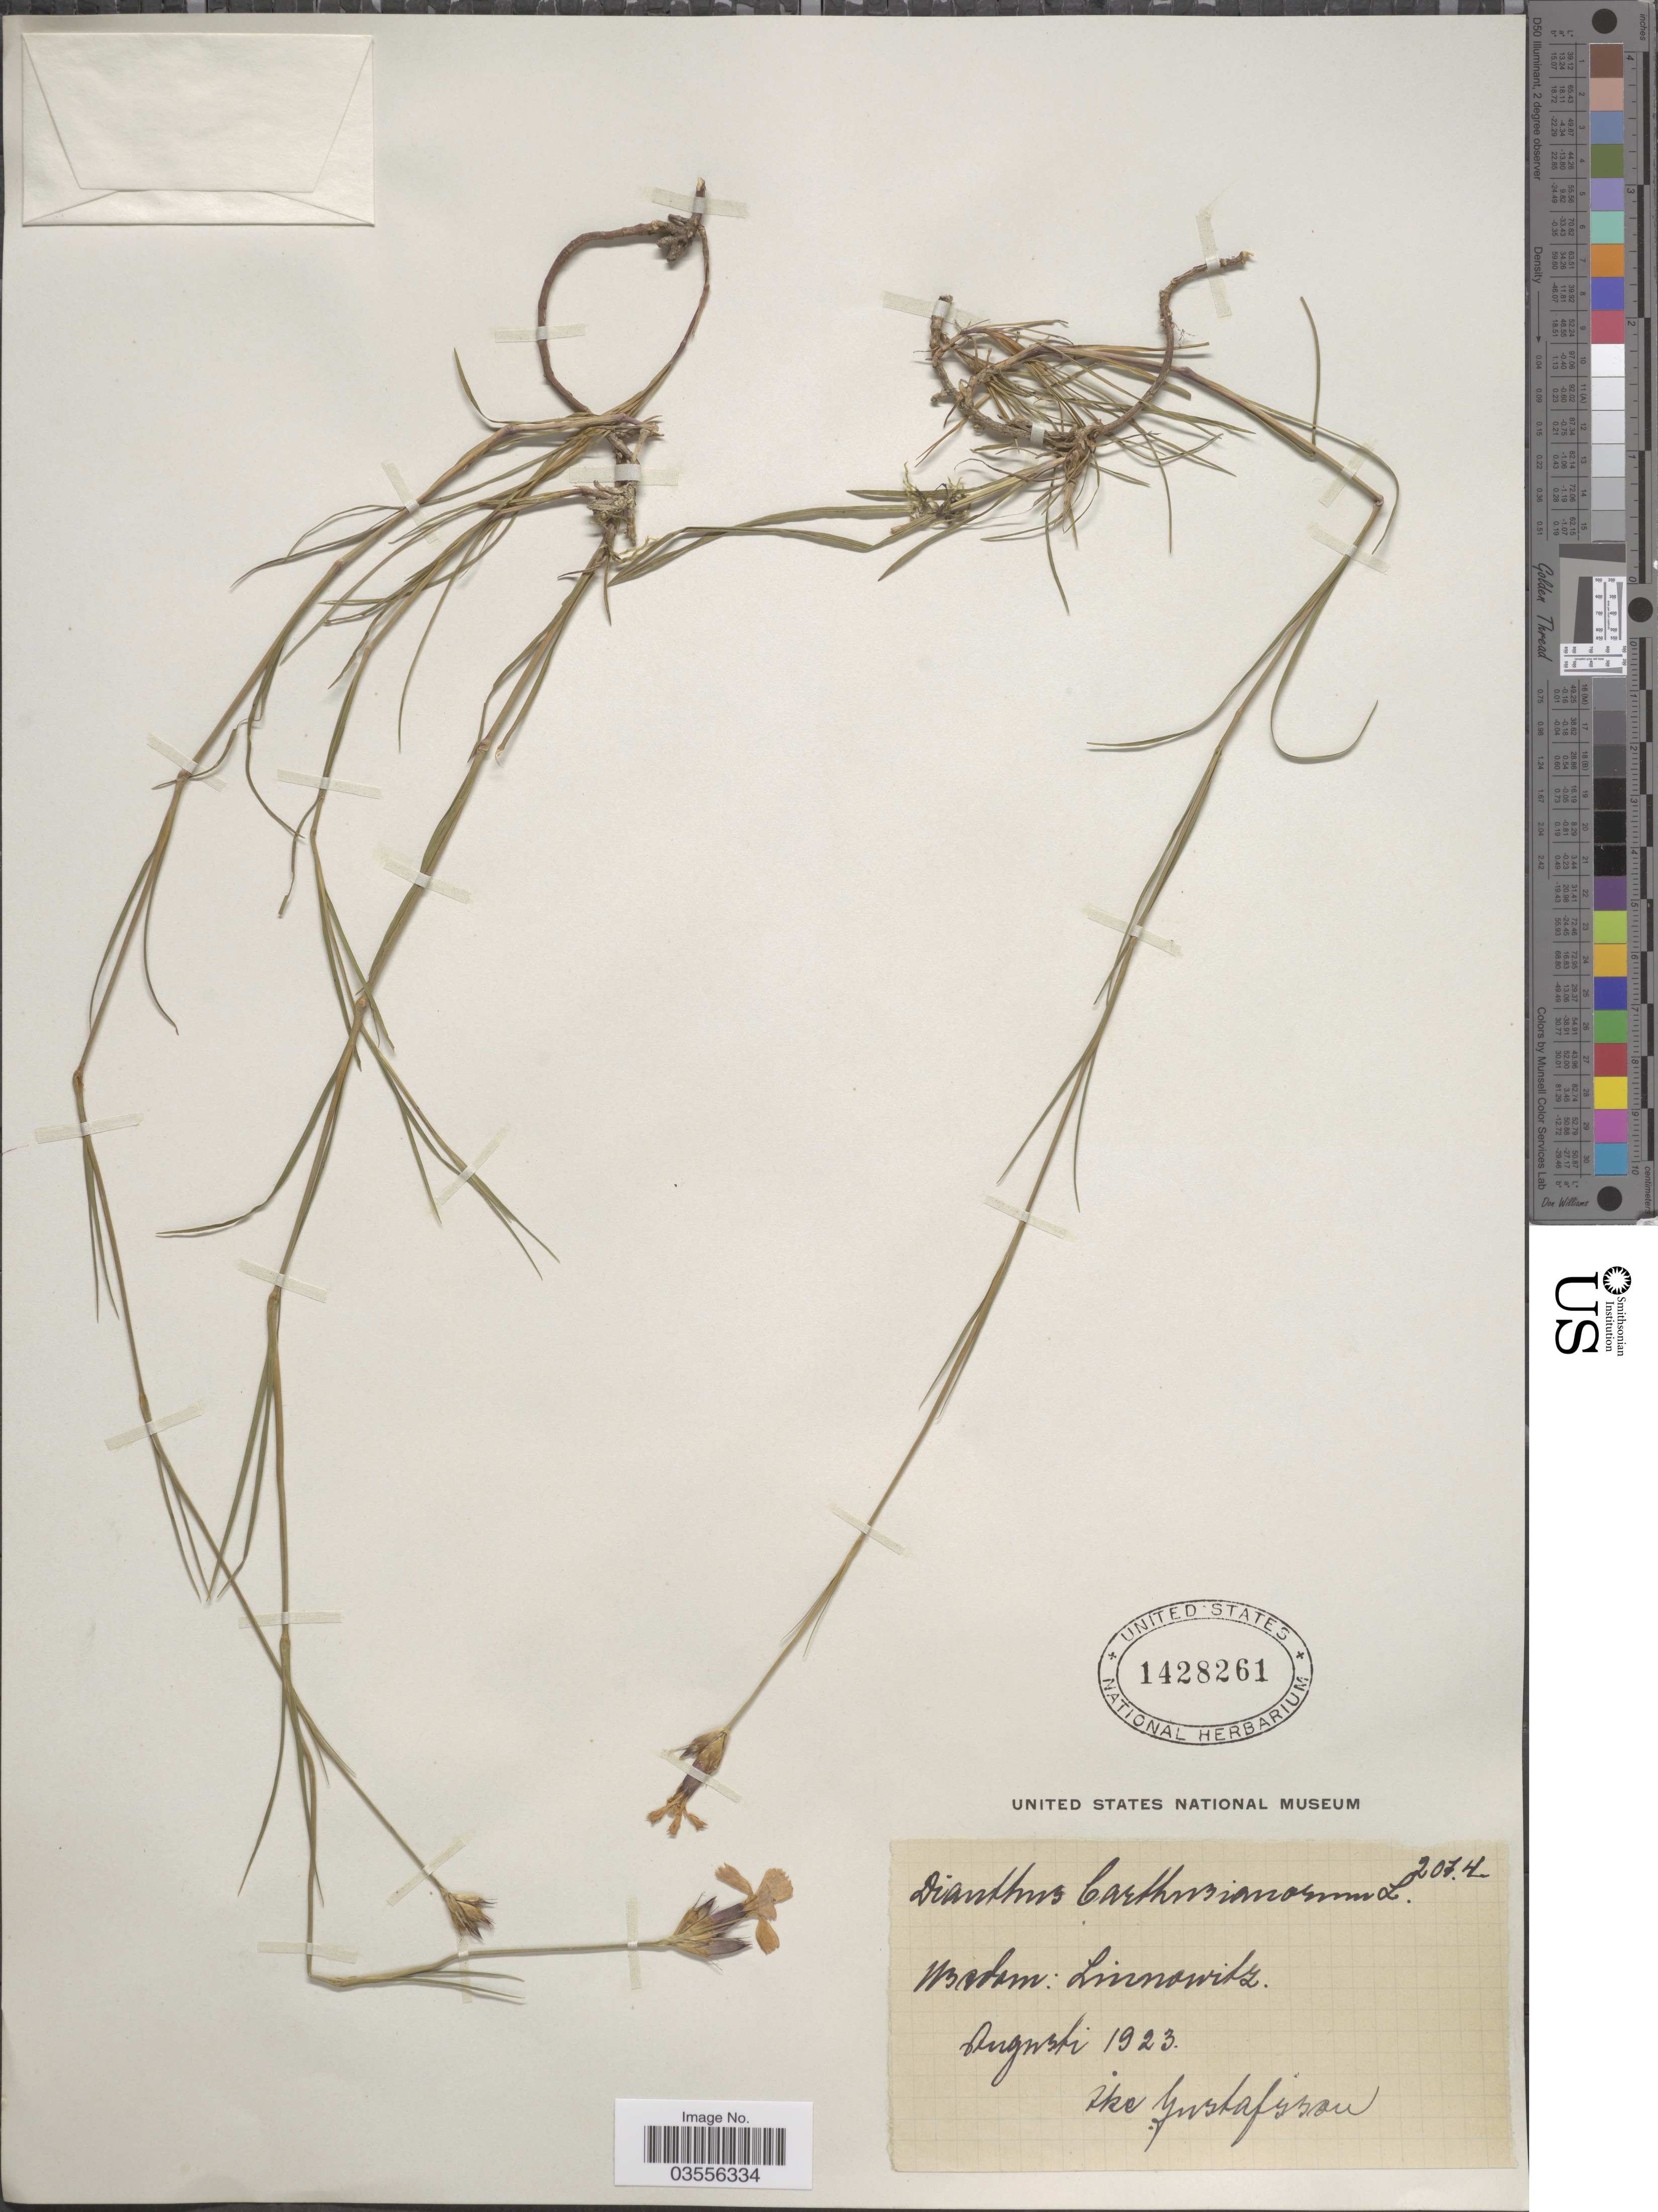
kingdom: Plantae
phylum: Tracheophyta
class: Magnoliopsida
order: Caryophyllales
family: Caryophyllaceae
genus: Dianthus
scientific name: Dianthus carthusianorum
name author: L.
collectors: I. Gustafsson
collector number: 2074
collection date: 1923-08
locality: Batam [interpreted]: Linnowitz.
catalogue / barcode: US 1428261